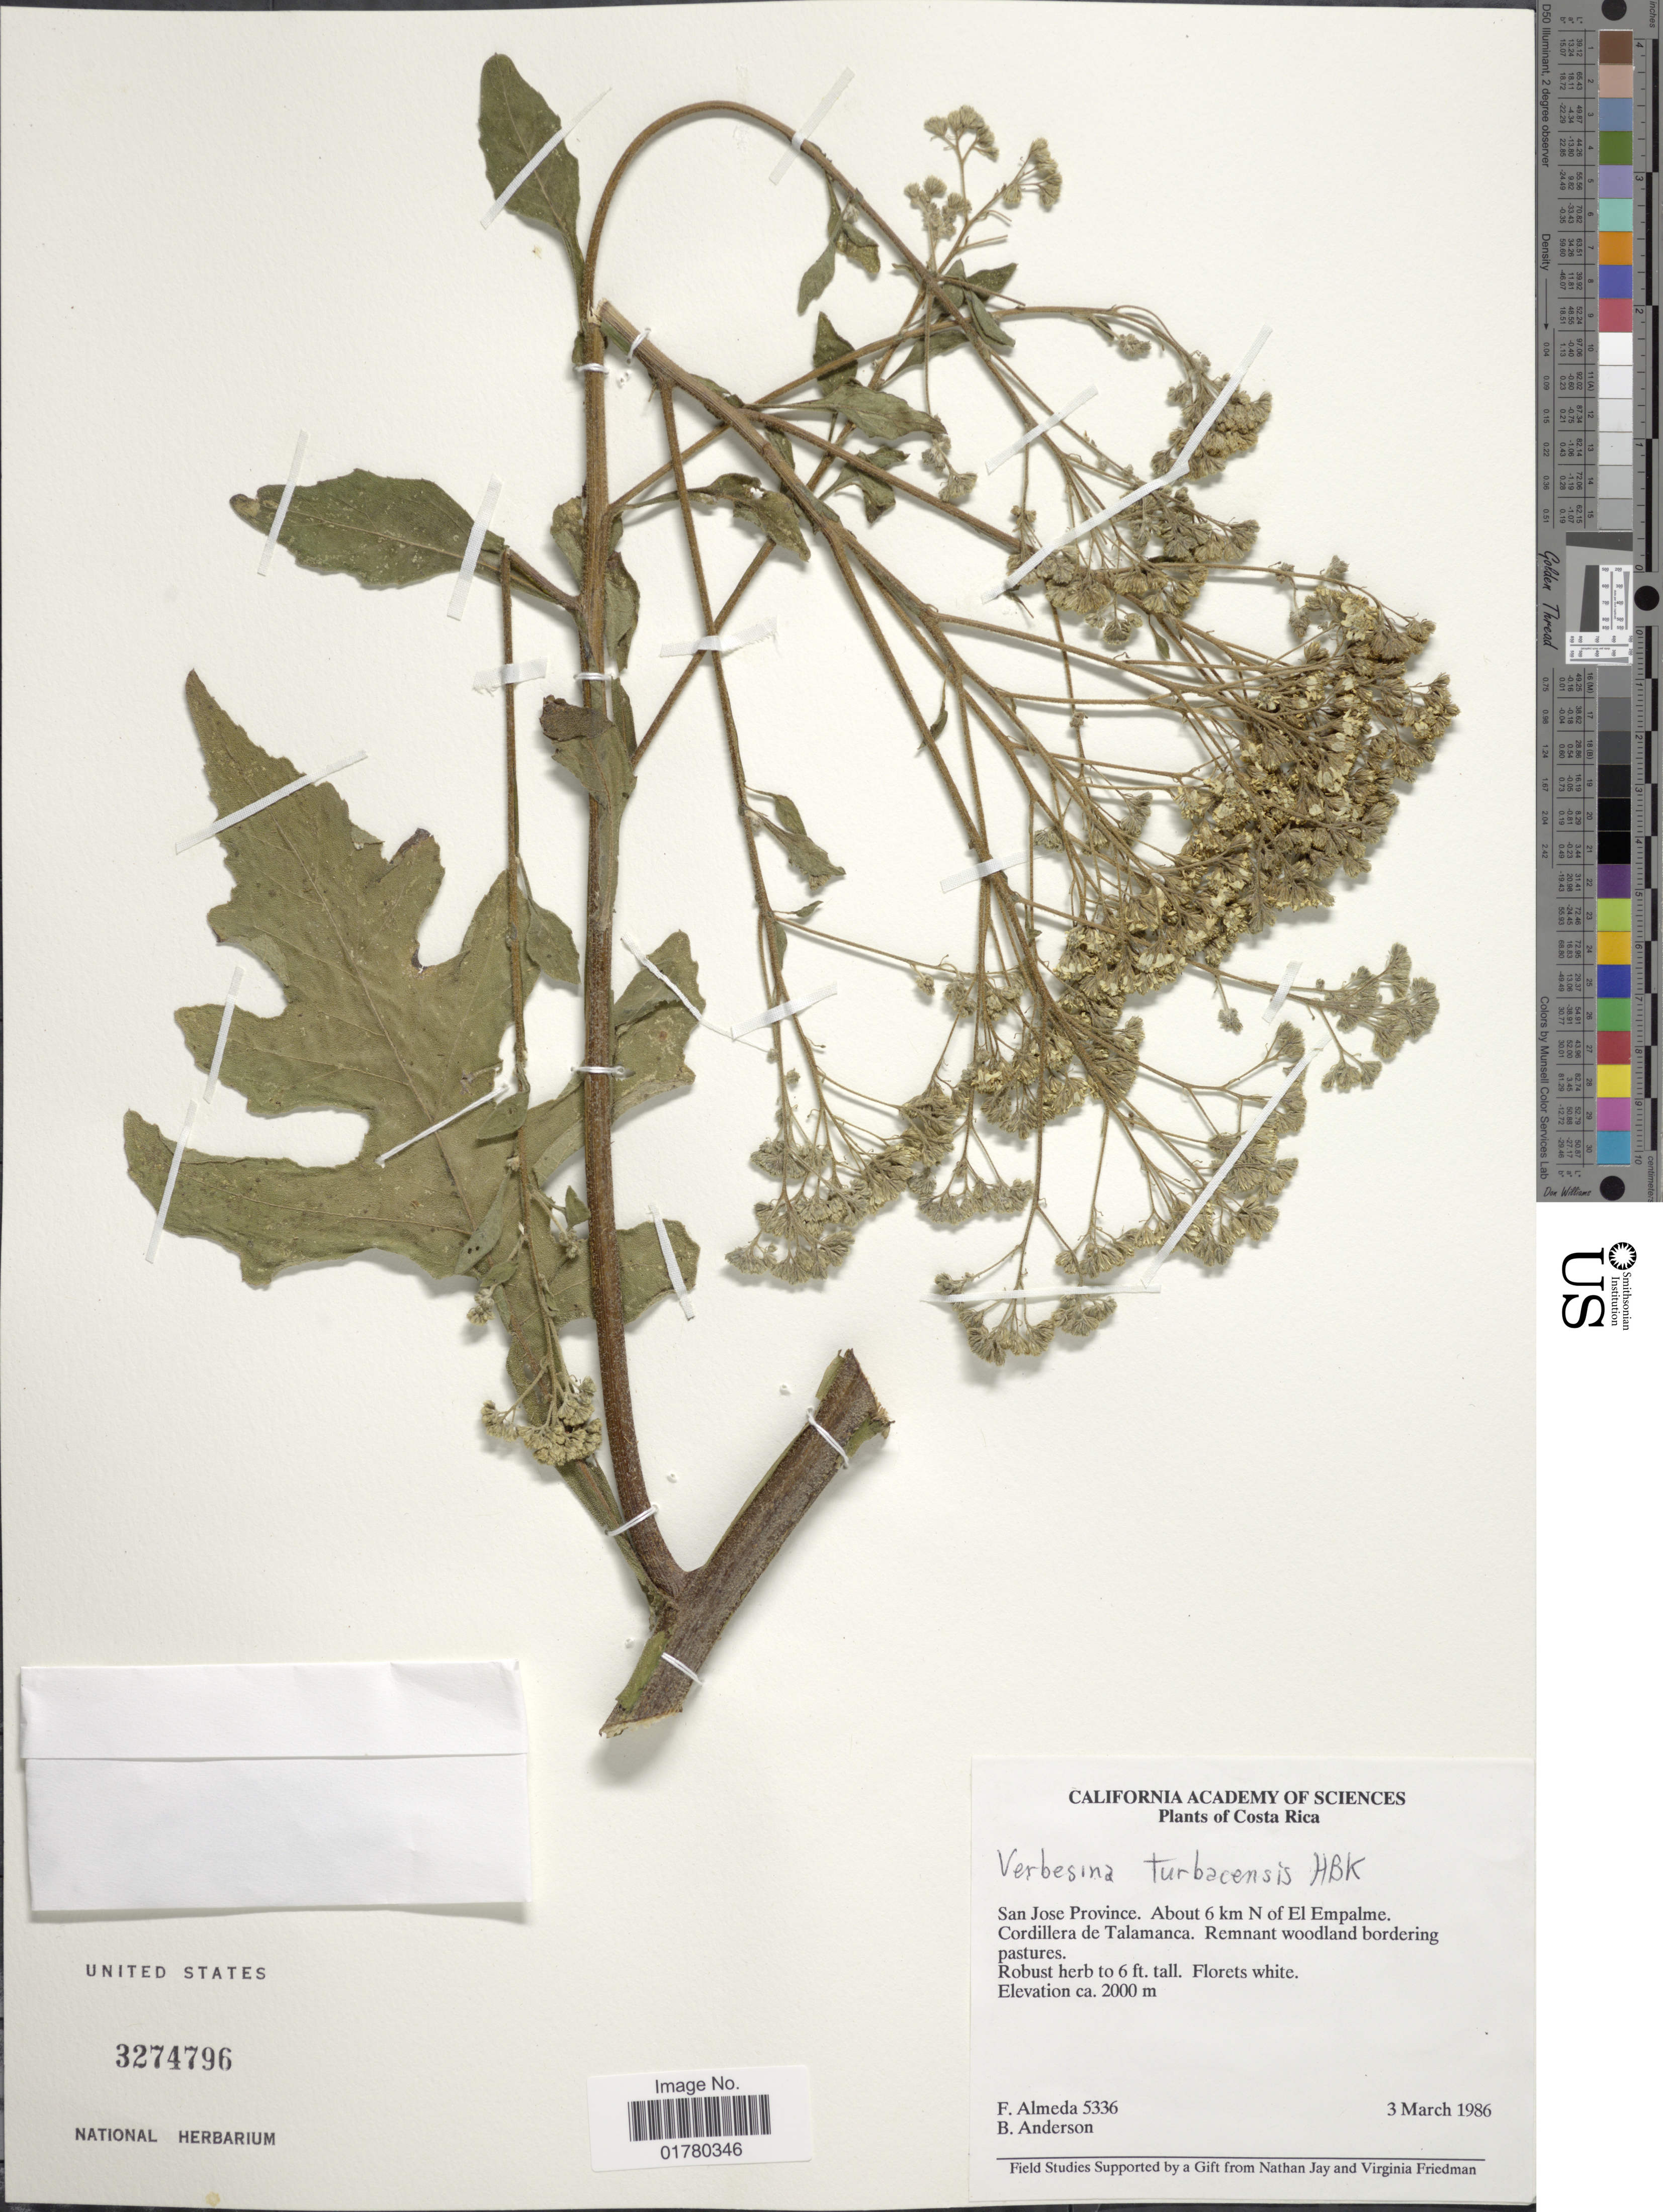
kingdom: Plantae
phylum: Tracheophyta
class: Magnoliopsida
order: Asterales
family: Asteraceae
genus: Verbesina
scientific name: Verbesina turbacensis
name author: Kunth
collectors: F. Almeda & B. Anderson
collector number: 5336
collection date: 1986-03-03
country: Costa Rica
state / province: San José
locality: About 6 km N of El Empalme, Cordillera de Talamanca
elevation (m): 2000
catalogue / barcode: US 3274796